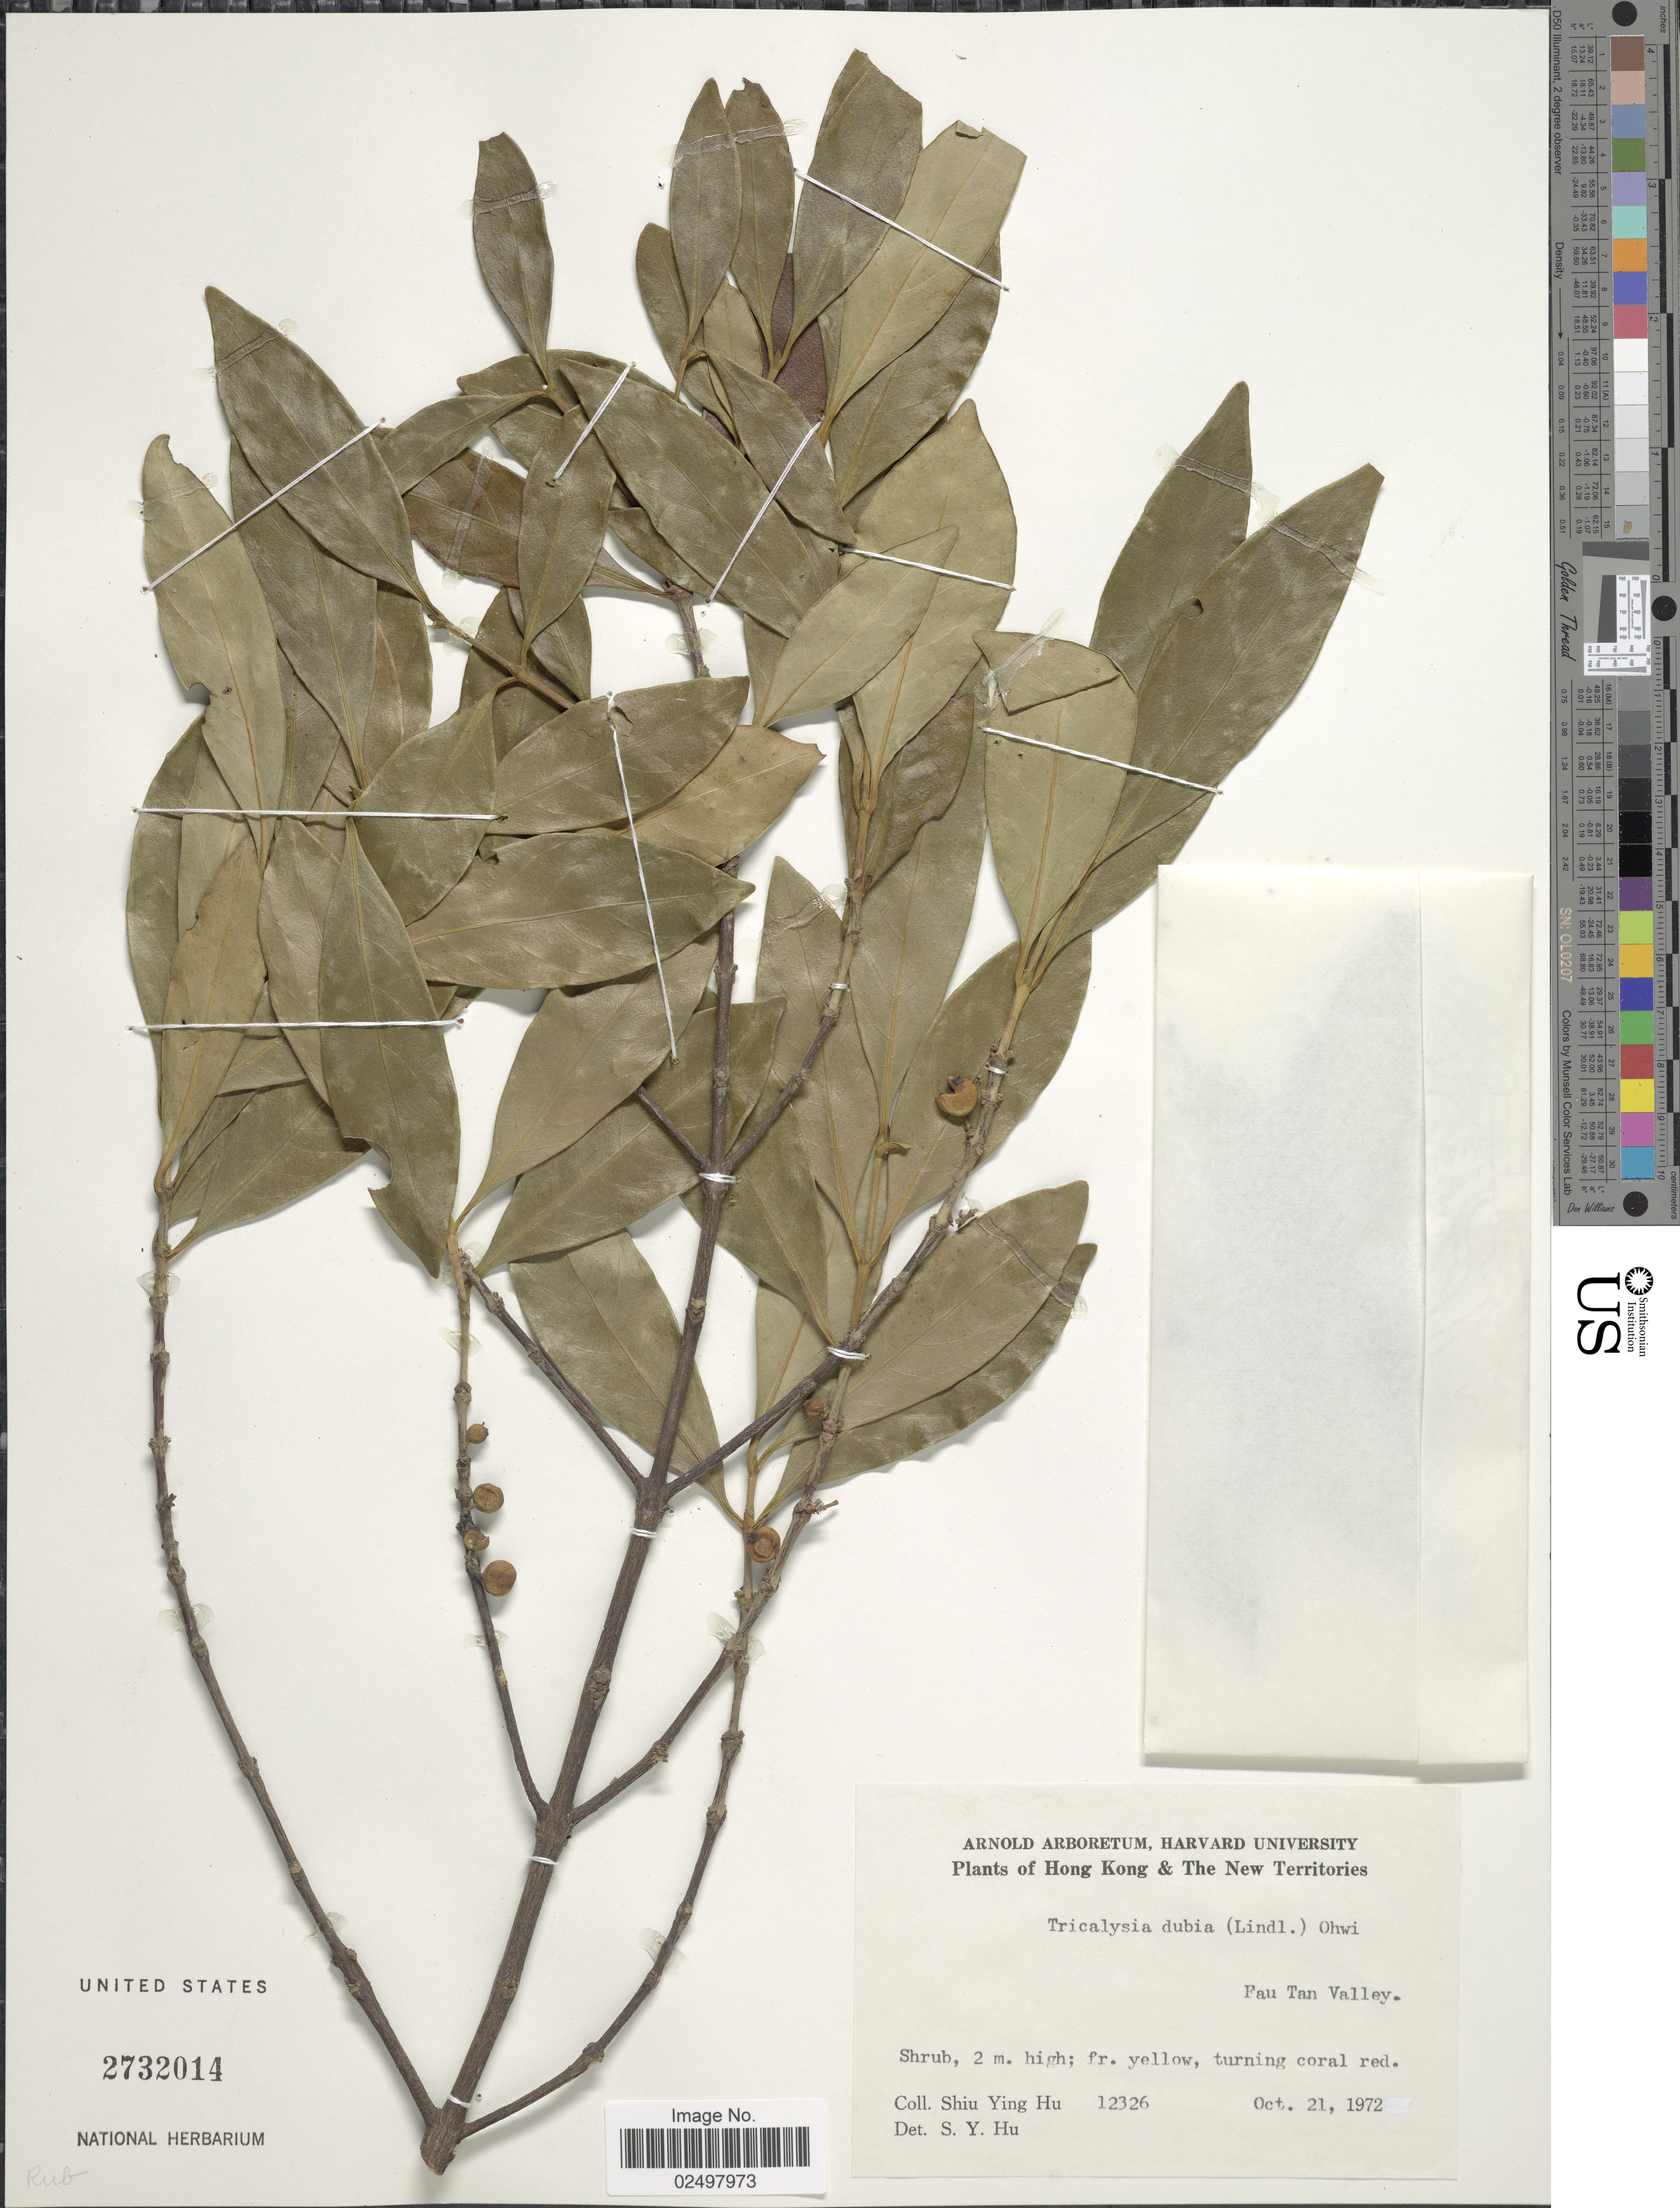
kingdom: Plantae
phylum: Tracheophyta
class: Magnoliopsida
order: Gentianales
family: Rubiaceae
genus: Tricalysia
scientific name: Tricalysia dubia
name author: (Lindl.) Ohwi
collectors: S. Y. Hu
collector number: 12326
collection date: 1972-10-21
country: China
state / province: Hong Kong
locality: Hong Kong & The New Territories, Fau Tan Valley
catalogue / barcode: US 2732014